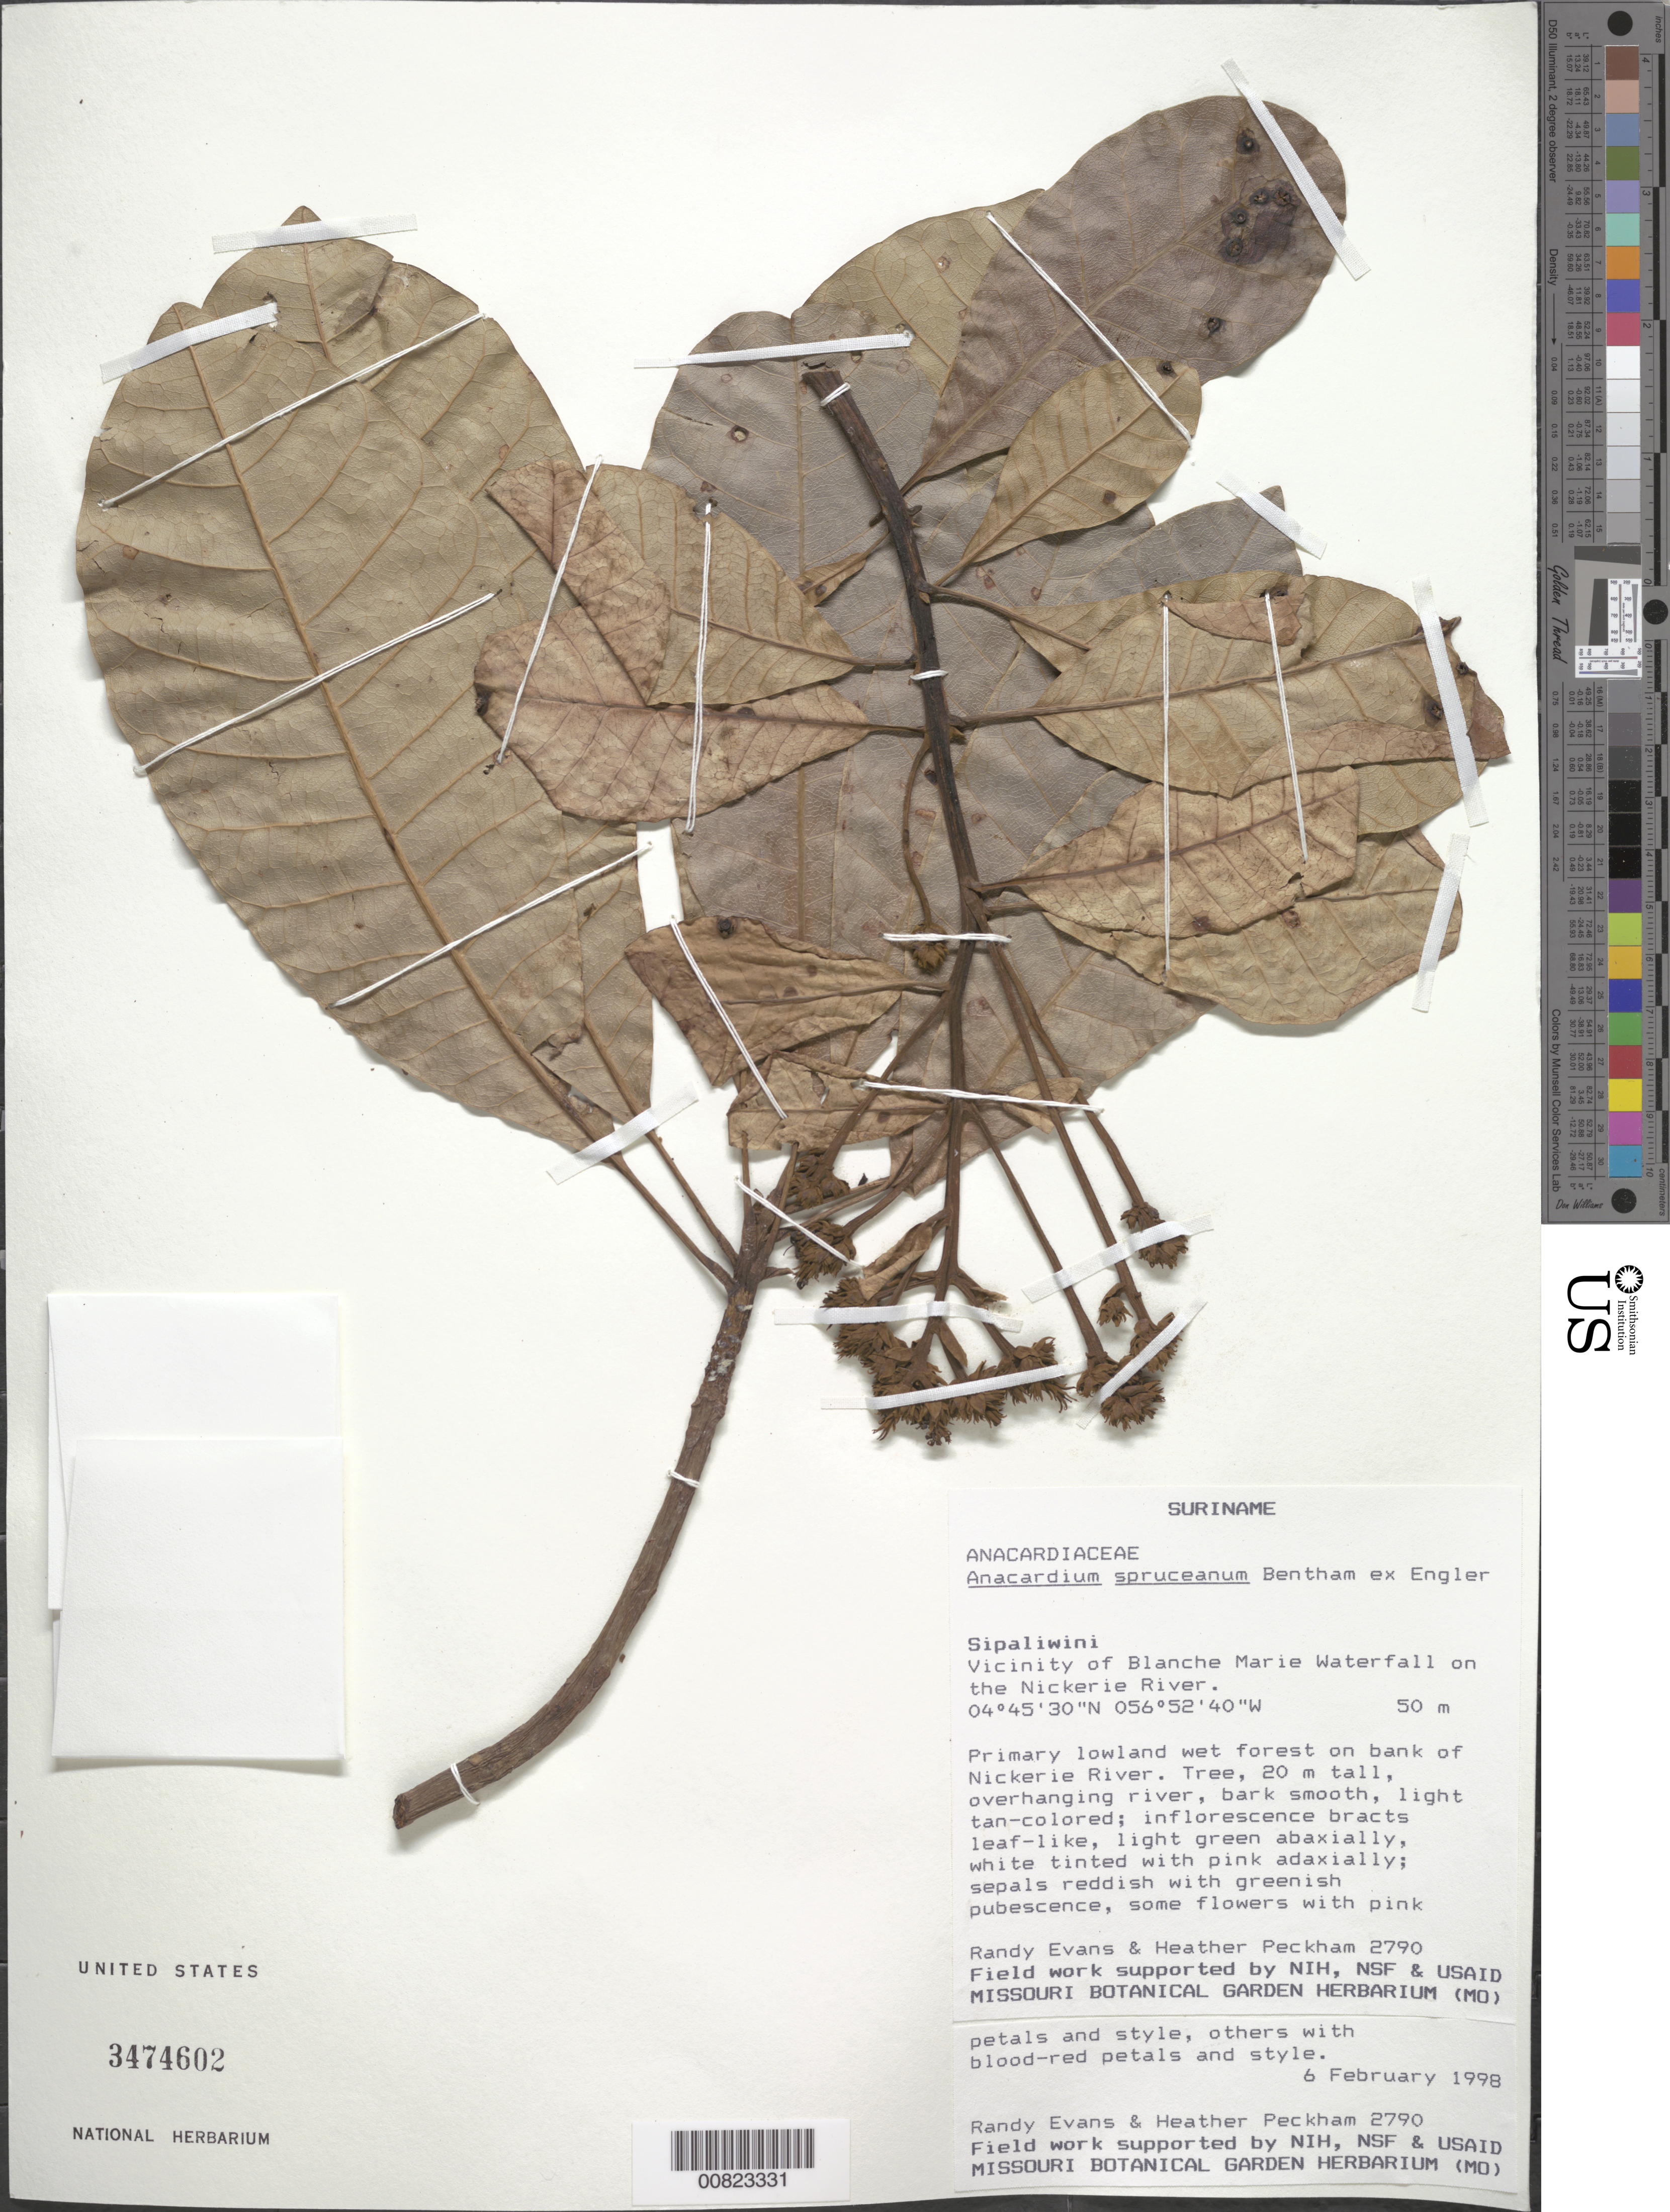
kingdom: Plantae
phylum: Tracheophyta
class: Magnoliopsida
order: Sapindales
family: Anacardiaceae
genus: Anacardium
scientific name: Anacardium spruceanum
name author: Benth. ex Engl.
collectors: R. Evans & H. Peckham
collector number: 2790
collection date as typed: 6-Feb-98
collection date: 1998-02-06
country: Suriname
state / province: Sipaliwini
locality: Blanche Marie Waterfall, vic., on Nickerie R.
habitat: Primary lowland wet forest on bank of Nickerie R.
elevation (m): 50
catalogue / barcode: US 3474602